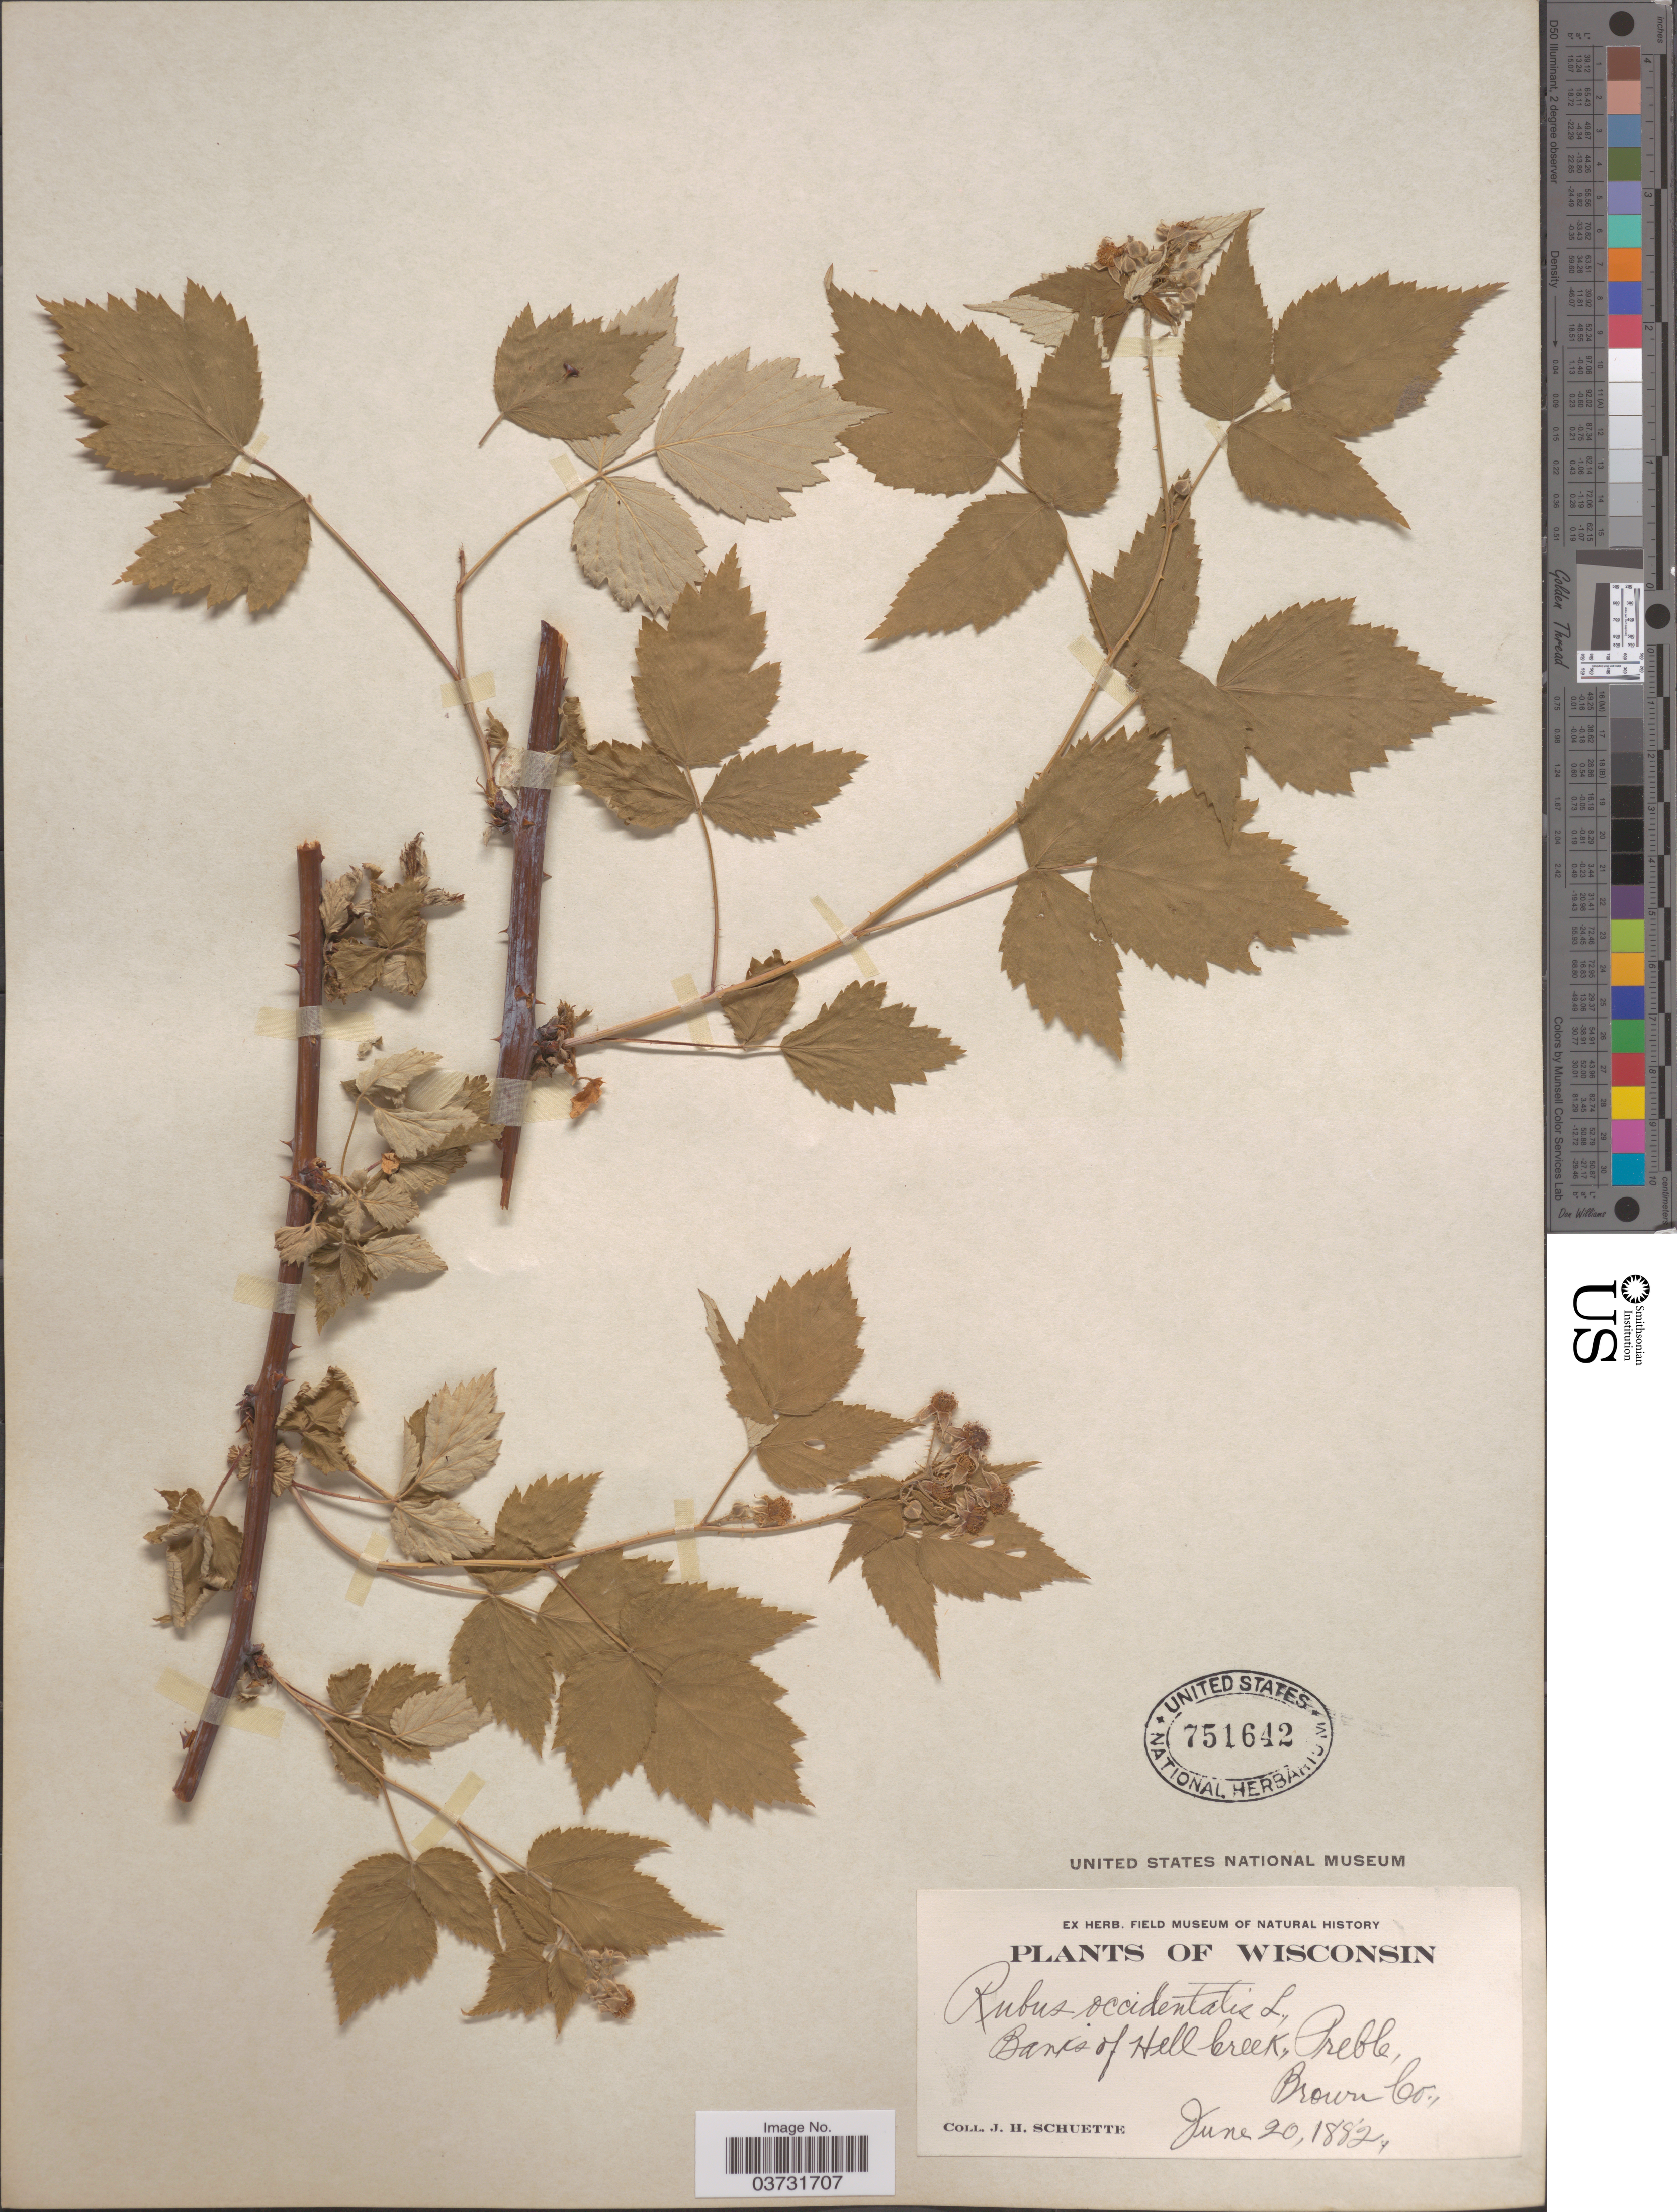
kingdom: Plantae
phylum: Tracheophyta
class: Magnoliopsida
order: Rosales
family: Rosaceae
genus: Rubus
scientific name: Rubus occidentalis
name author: L.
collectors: J. H. Schuette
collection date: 1882-06-20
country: United States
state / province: Wisconsin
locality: Banks of Hell Creek, Preble, Brown Co.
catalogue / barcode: US 751642